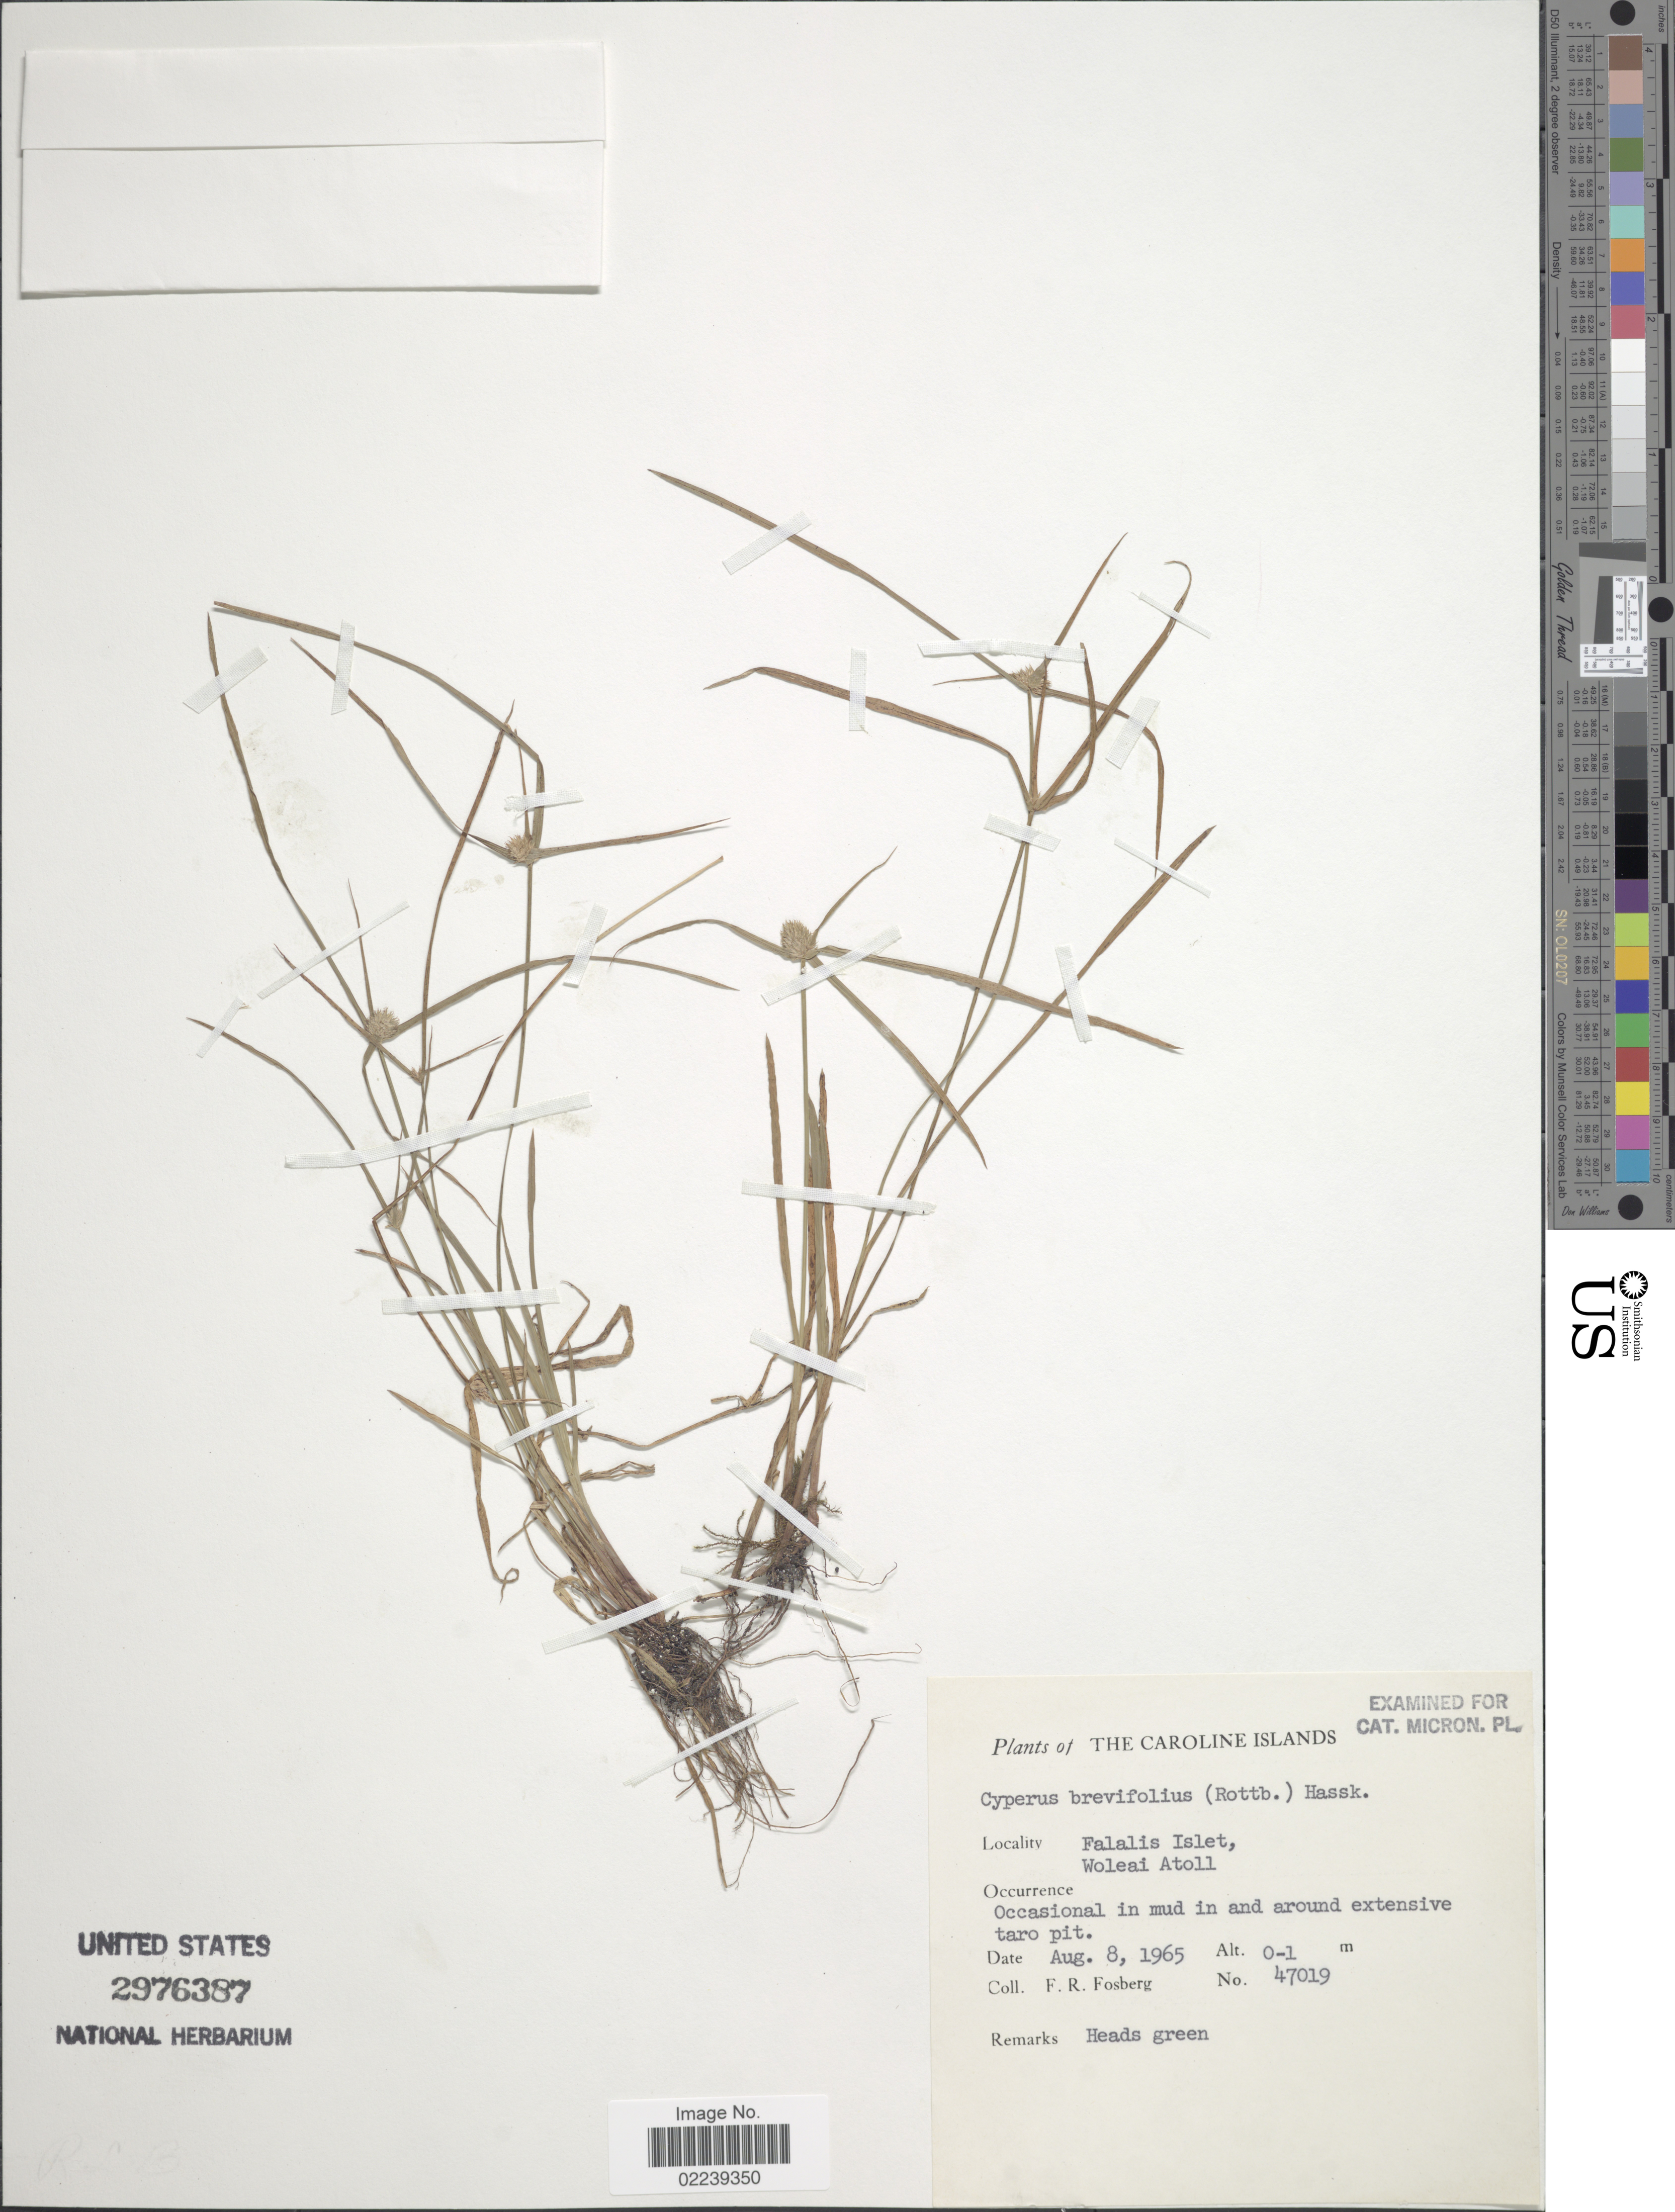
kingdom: Plantae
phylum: Tracheophyta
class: Liliopsida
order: Poales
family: Cyperaceae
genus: Cyperus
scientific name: Cyperus brevifolius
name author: (Rottb.) Hassk.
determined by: Strong, M. T., (US), Smithsonian Institution - National Museum of Natural History (UNITED STATES)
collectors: F. R. Fosberg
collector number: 47019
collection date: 1965-08-08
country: Micronesia, Federated States of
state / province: Yap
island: Woleai Atoll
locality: The Caroline Islands, Falalis Islet, Woleai Atoll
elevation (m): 0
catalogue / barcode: US 2976387